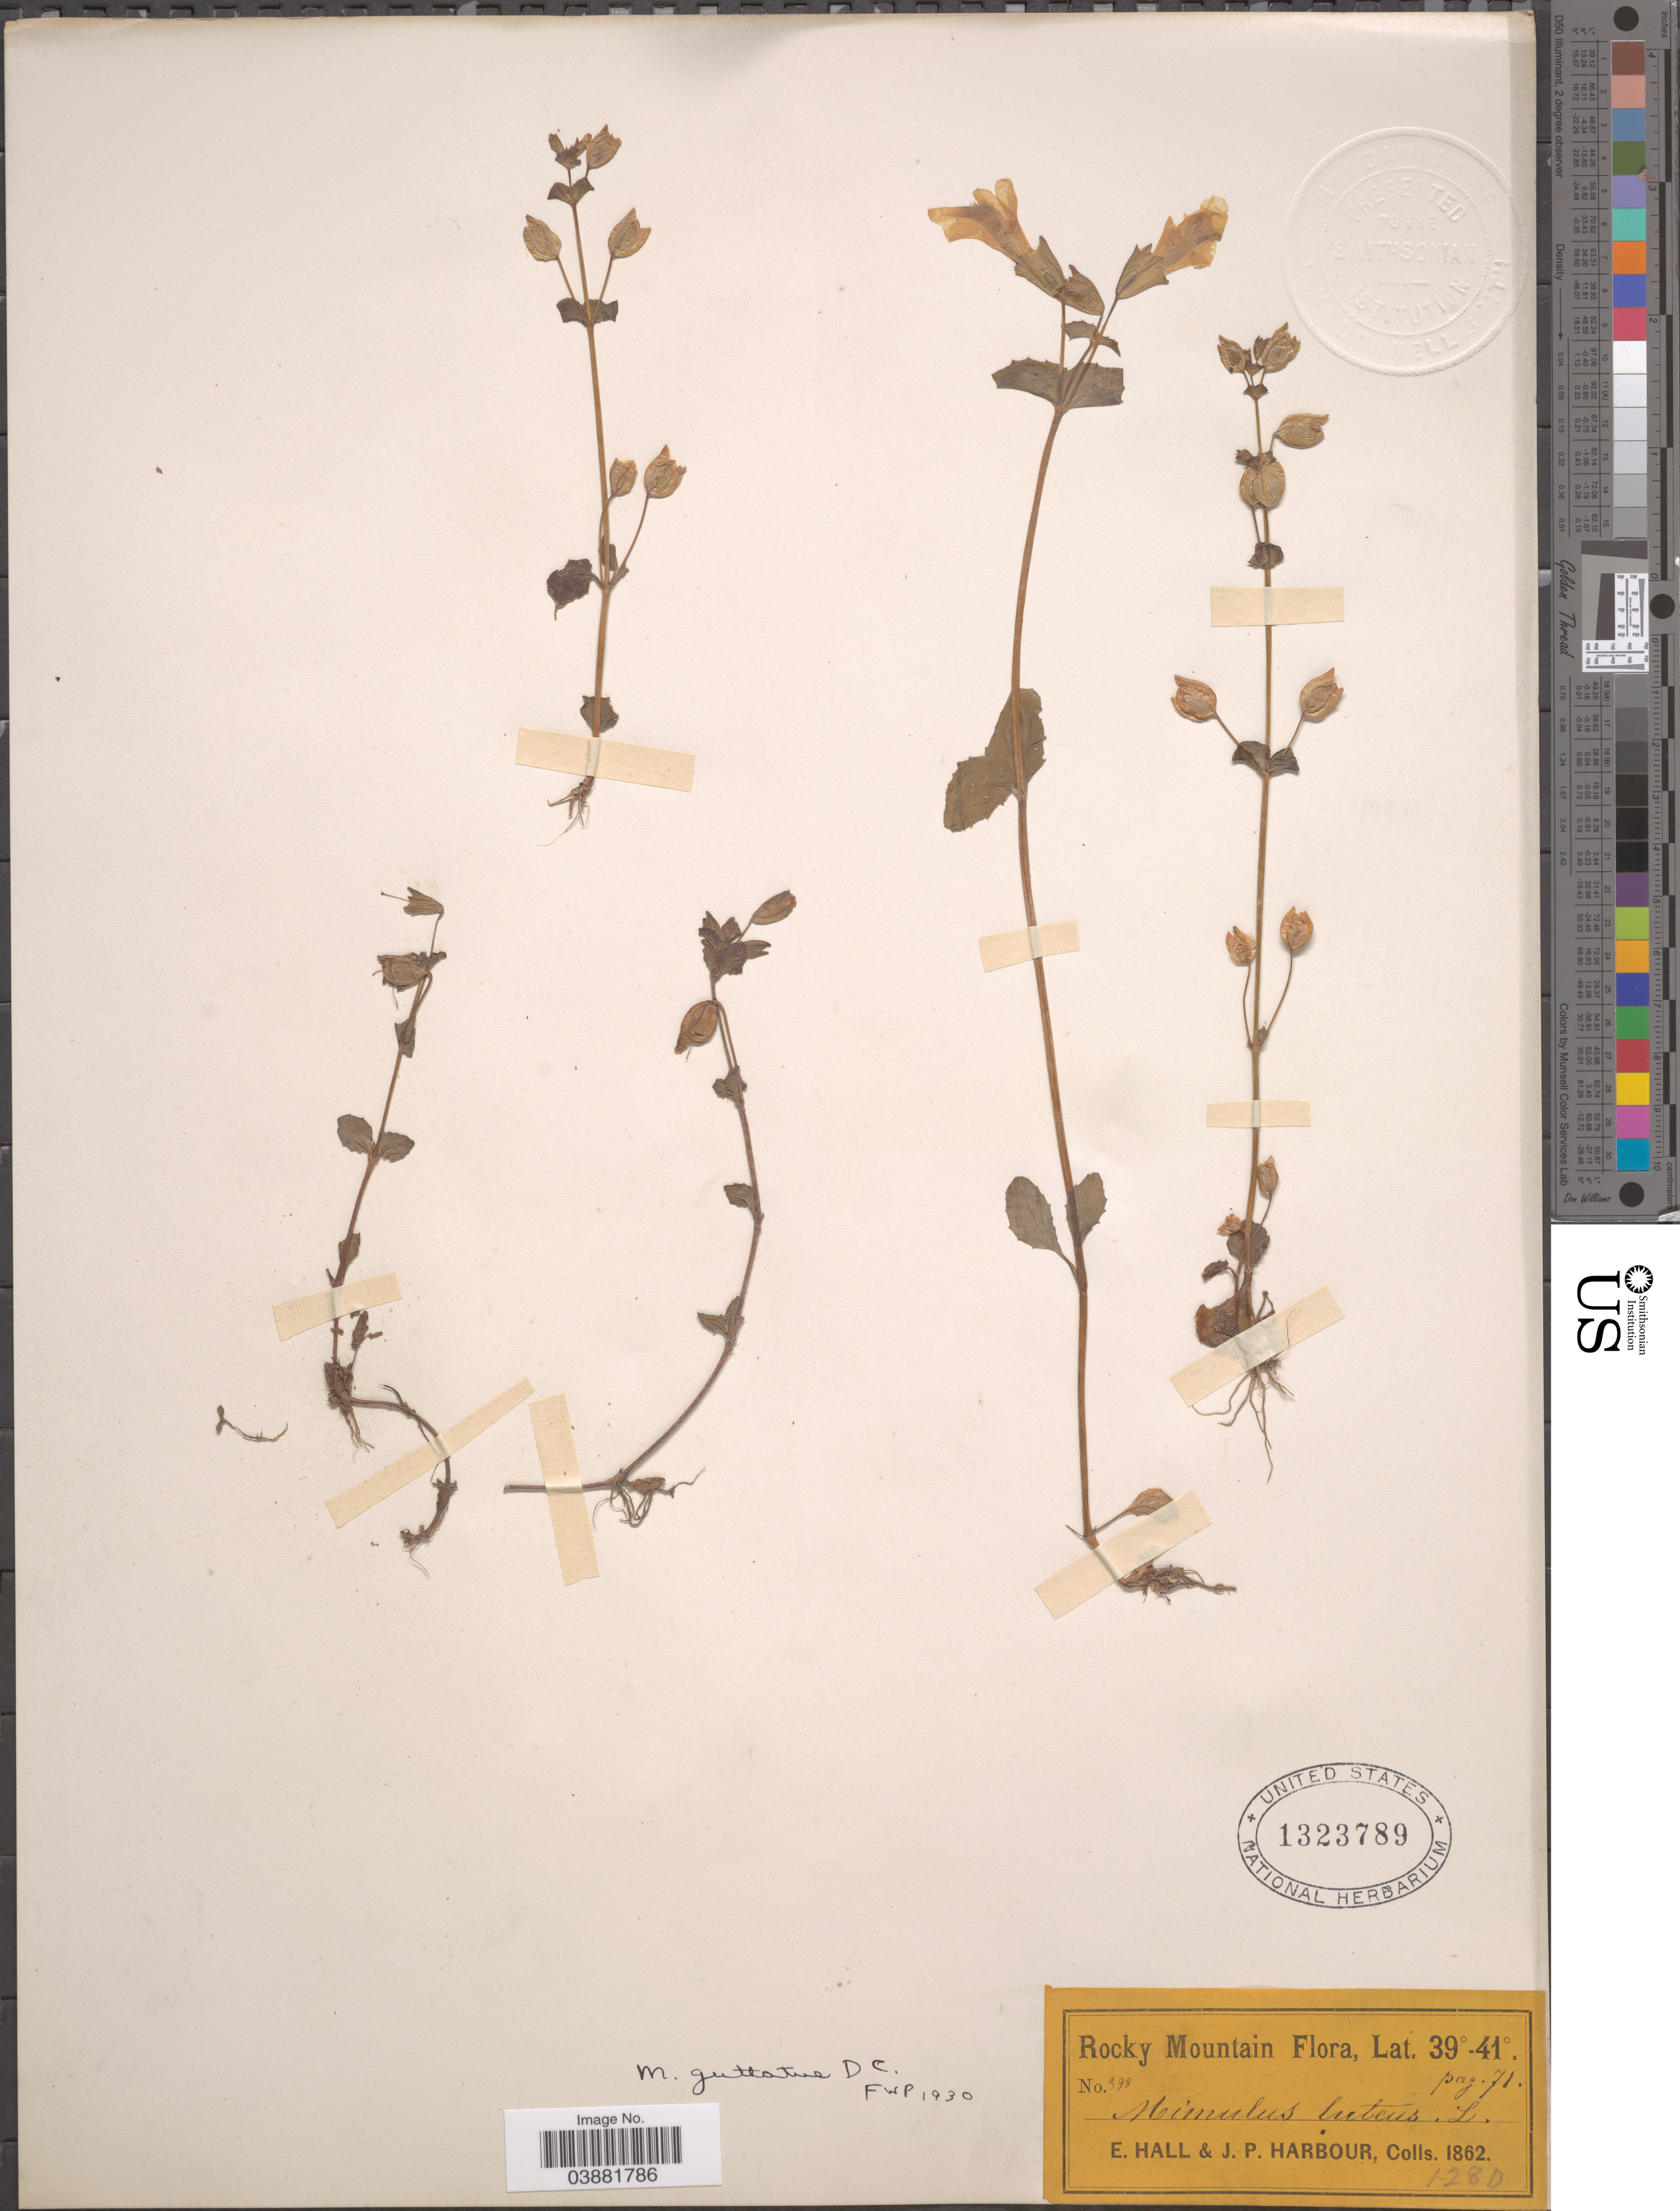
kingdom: Plantae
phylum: Tracheophyta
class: Magnoliopsida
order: Lamiales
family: Phrymaceae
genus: Mimulus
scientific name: Mimulus guttatus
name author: DC.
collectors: E. Hall & J. Harbour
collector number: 398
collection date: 1862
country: United States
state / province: Colorado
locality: Rocky Mountain.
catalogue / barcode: US 1323789